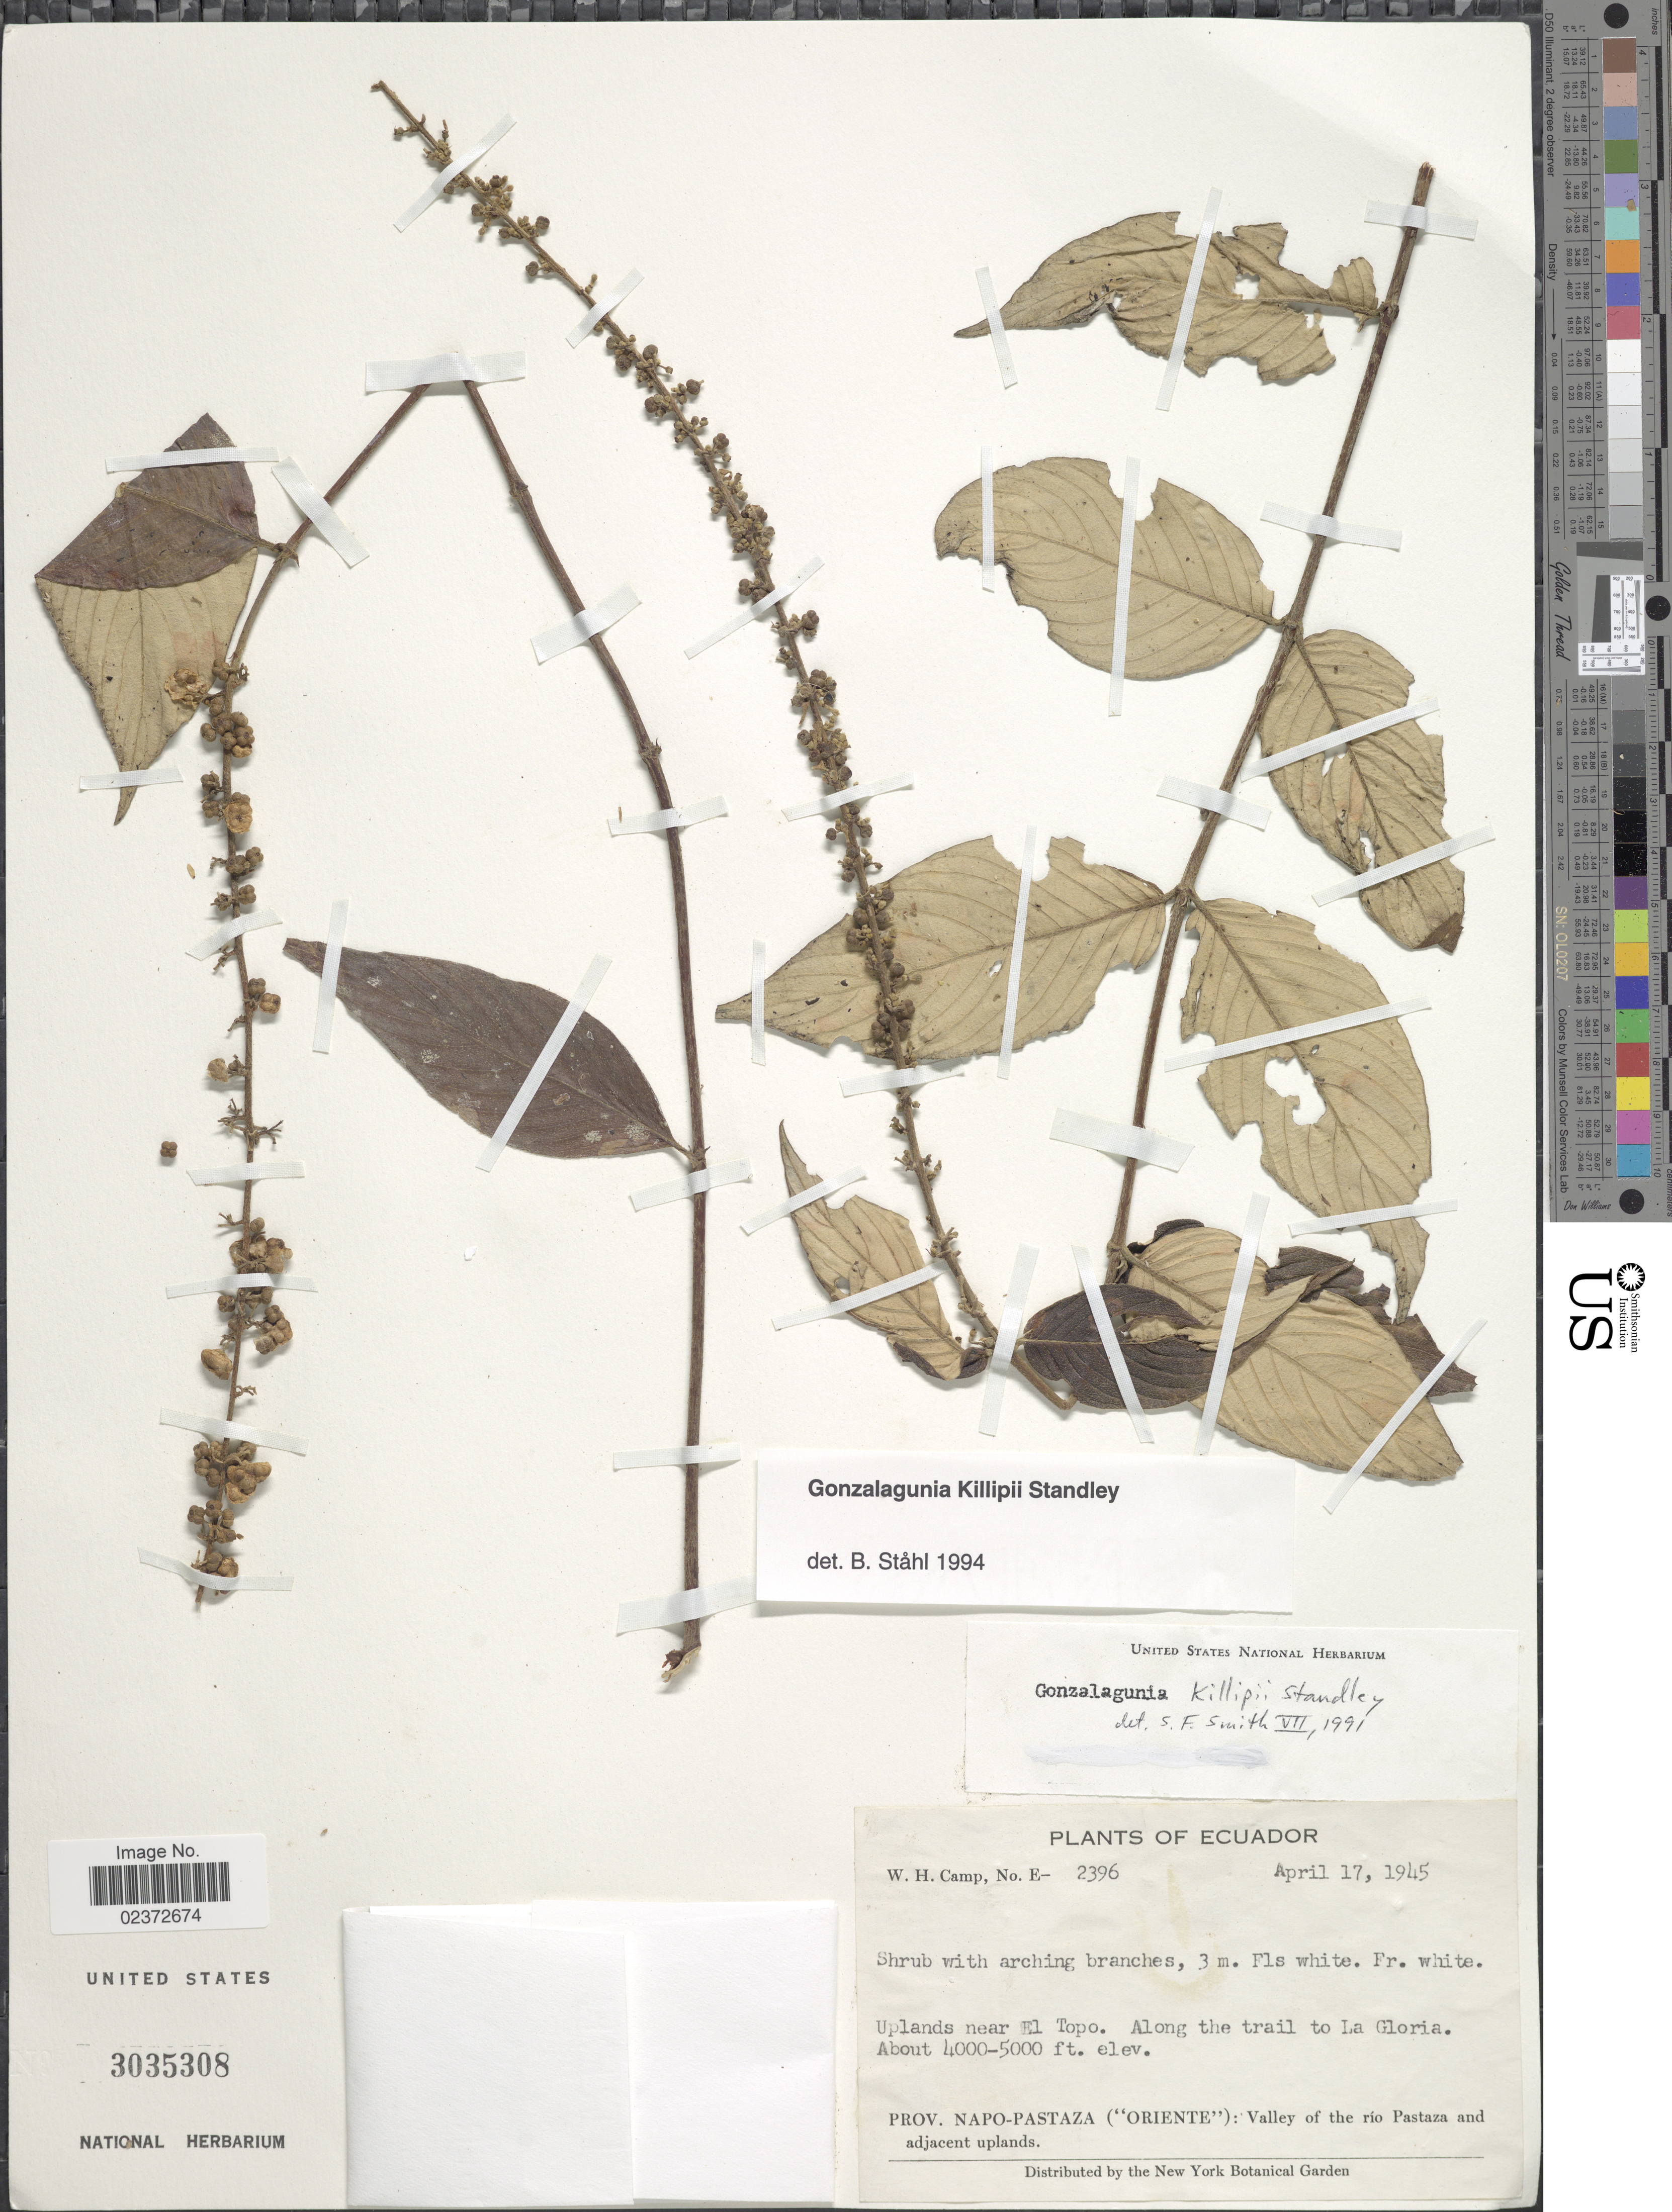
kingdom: Plantae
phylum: Tracheophyta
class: Magnoliopsida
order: Gentianales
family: Rubiaceae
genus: Gonzalagunia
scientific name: Gonzalagunia killipii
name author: Standl.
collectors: W. H. Camp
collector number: E-2396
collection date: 1945-04-17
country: Ecuador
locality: Uplands near El Topo. Along the trail to La Gloria. Napo-Pastaza ("Oriente"): Valley of the rio Pastaza and adjacent uplands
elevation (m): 1219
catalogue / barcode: US 3035308